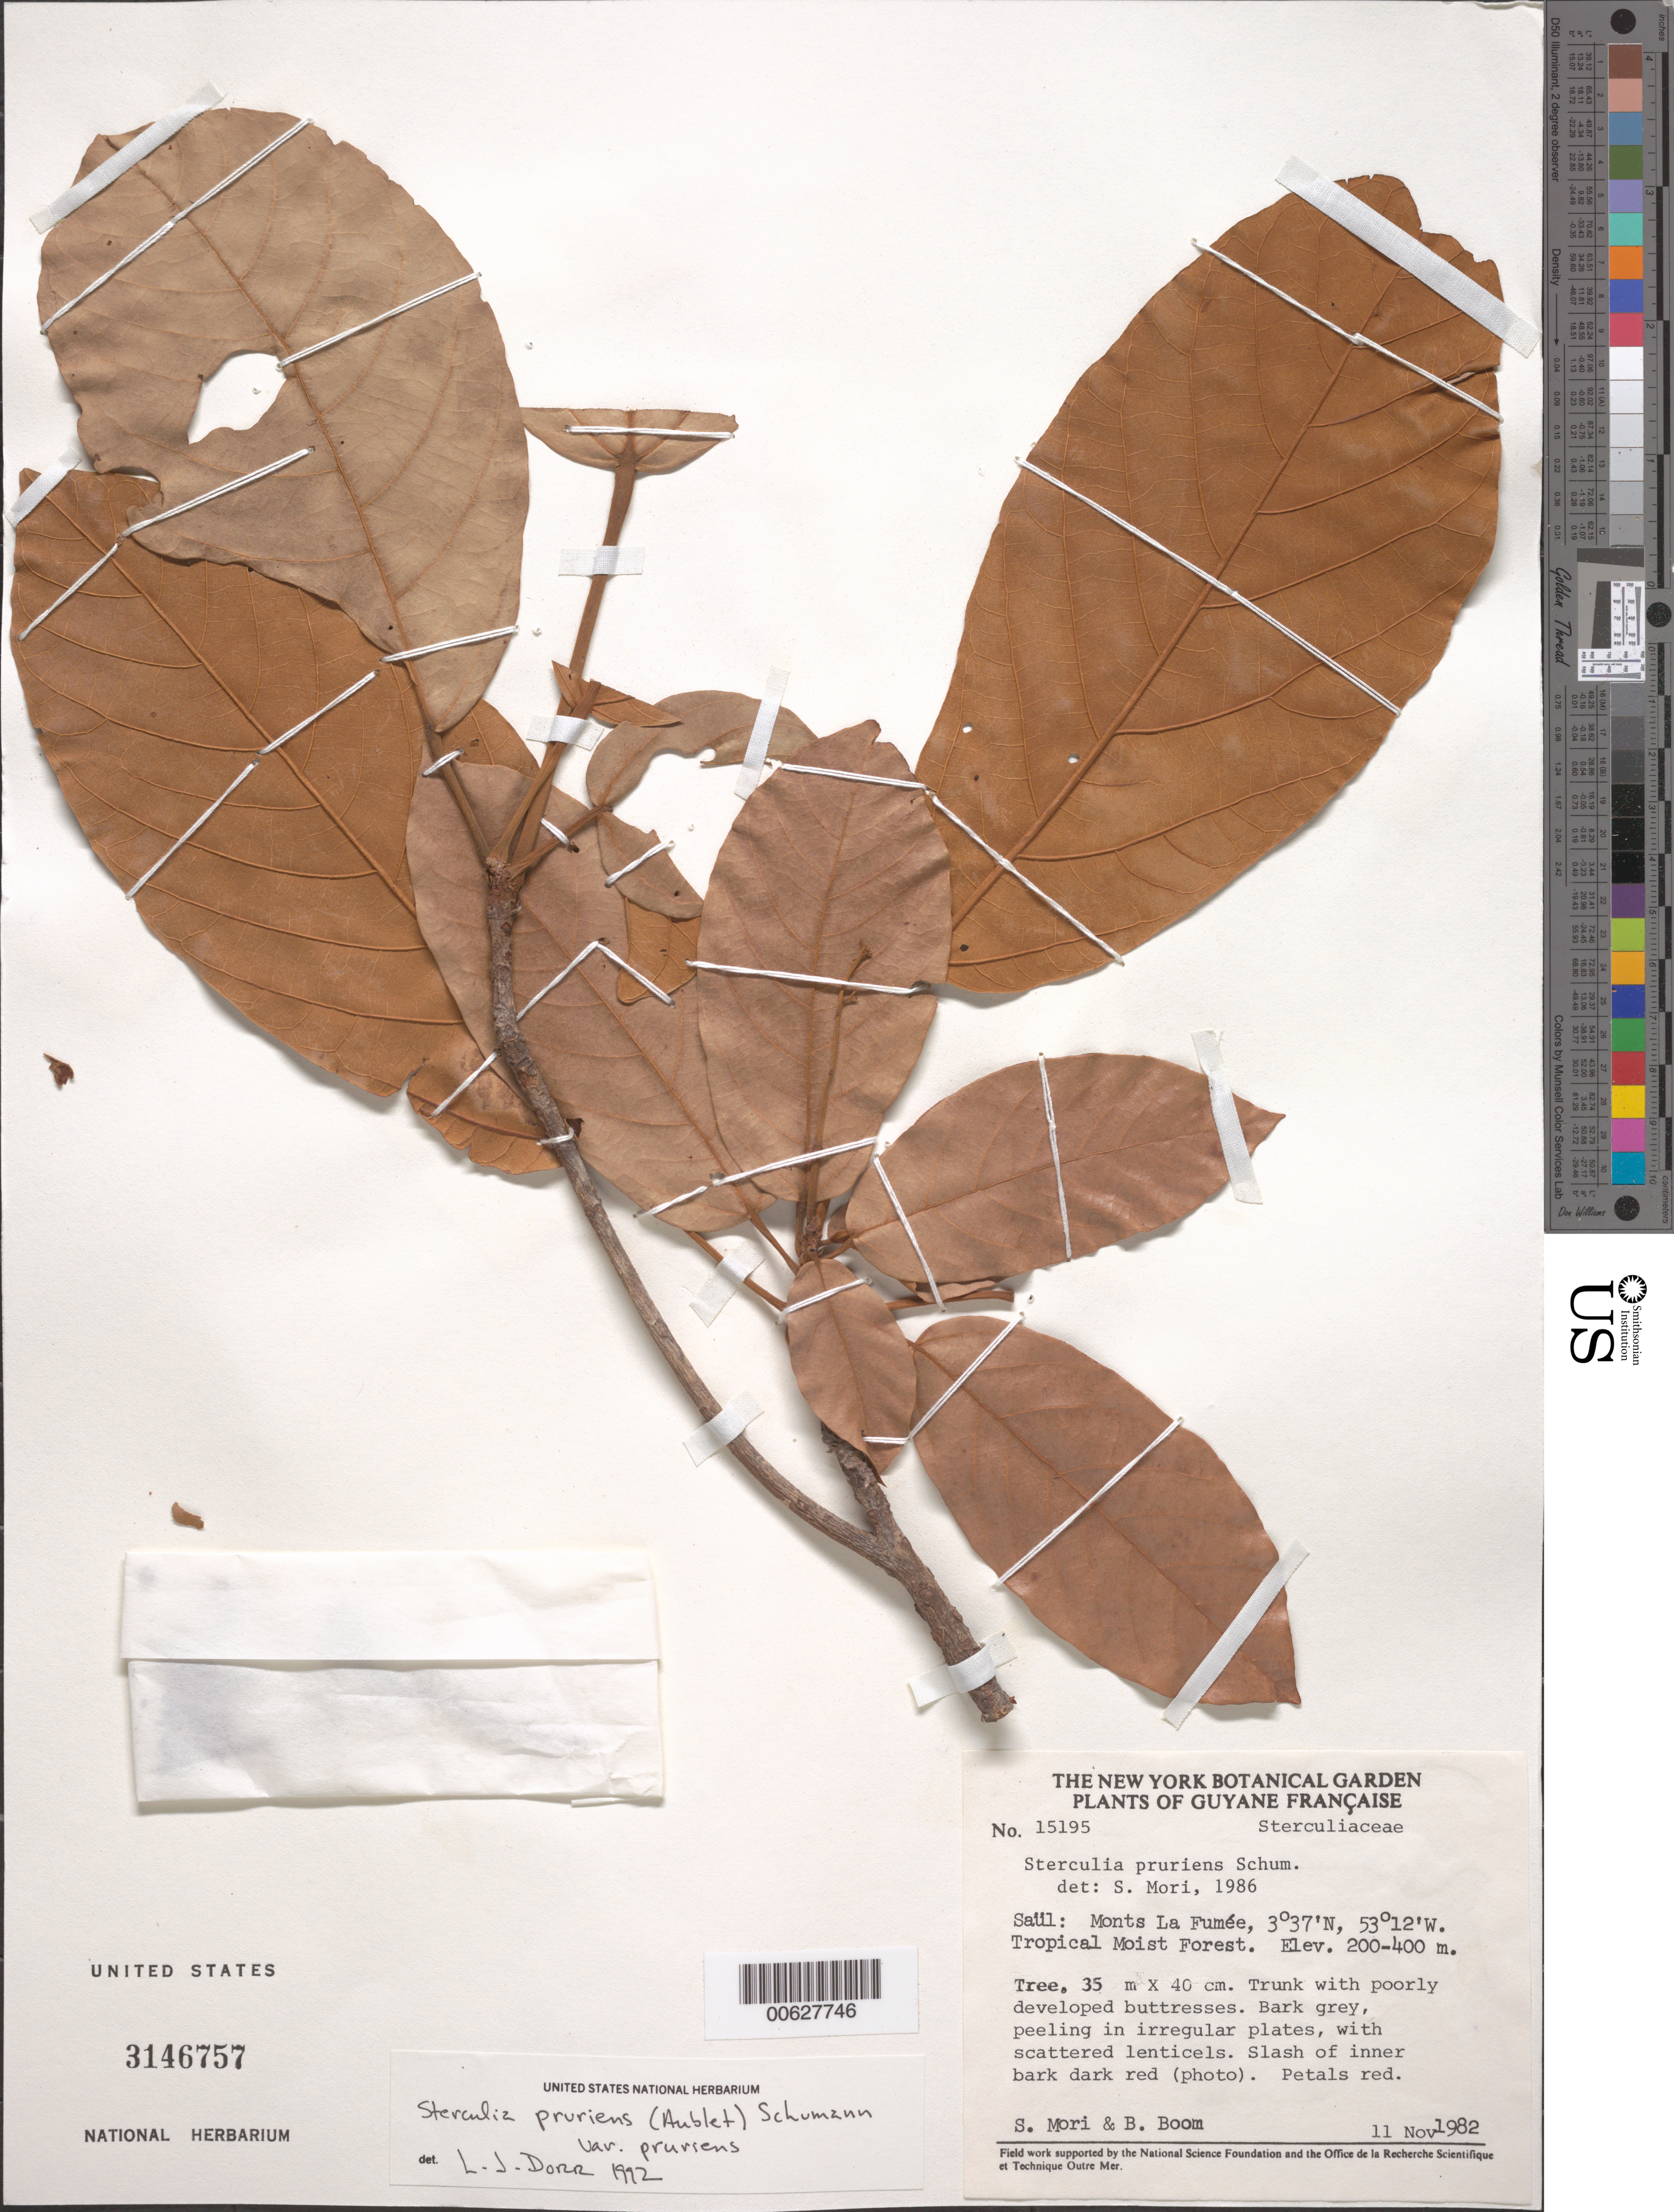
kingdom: Plantae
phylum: Tracheophyta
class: Magnoliopsida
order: Malvales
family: Malvaceae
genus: Sterculia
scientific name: Sterculia pruriens var. pruriens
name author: (Aubl.) K. Schum.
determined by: Taylor, E. L.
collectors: S. Mori & B. M. Boom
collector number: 15195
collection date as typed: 11 Nov 1982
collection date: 1982-11-11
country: French Guiana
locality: Saül, Monts La Fumée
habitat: Tropical moist forest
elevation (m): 200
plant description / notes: CAY, NY, US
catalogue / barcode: US 3146757